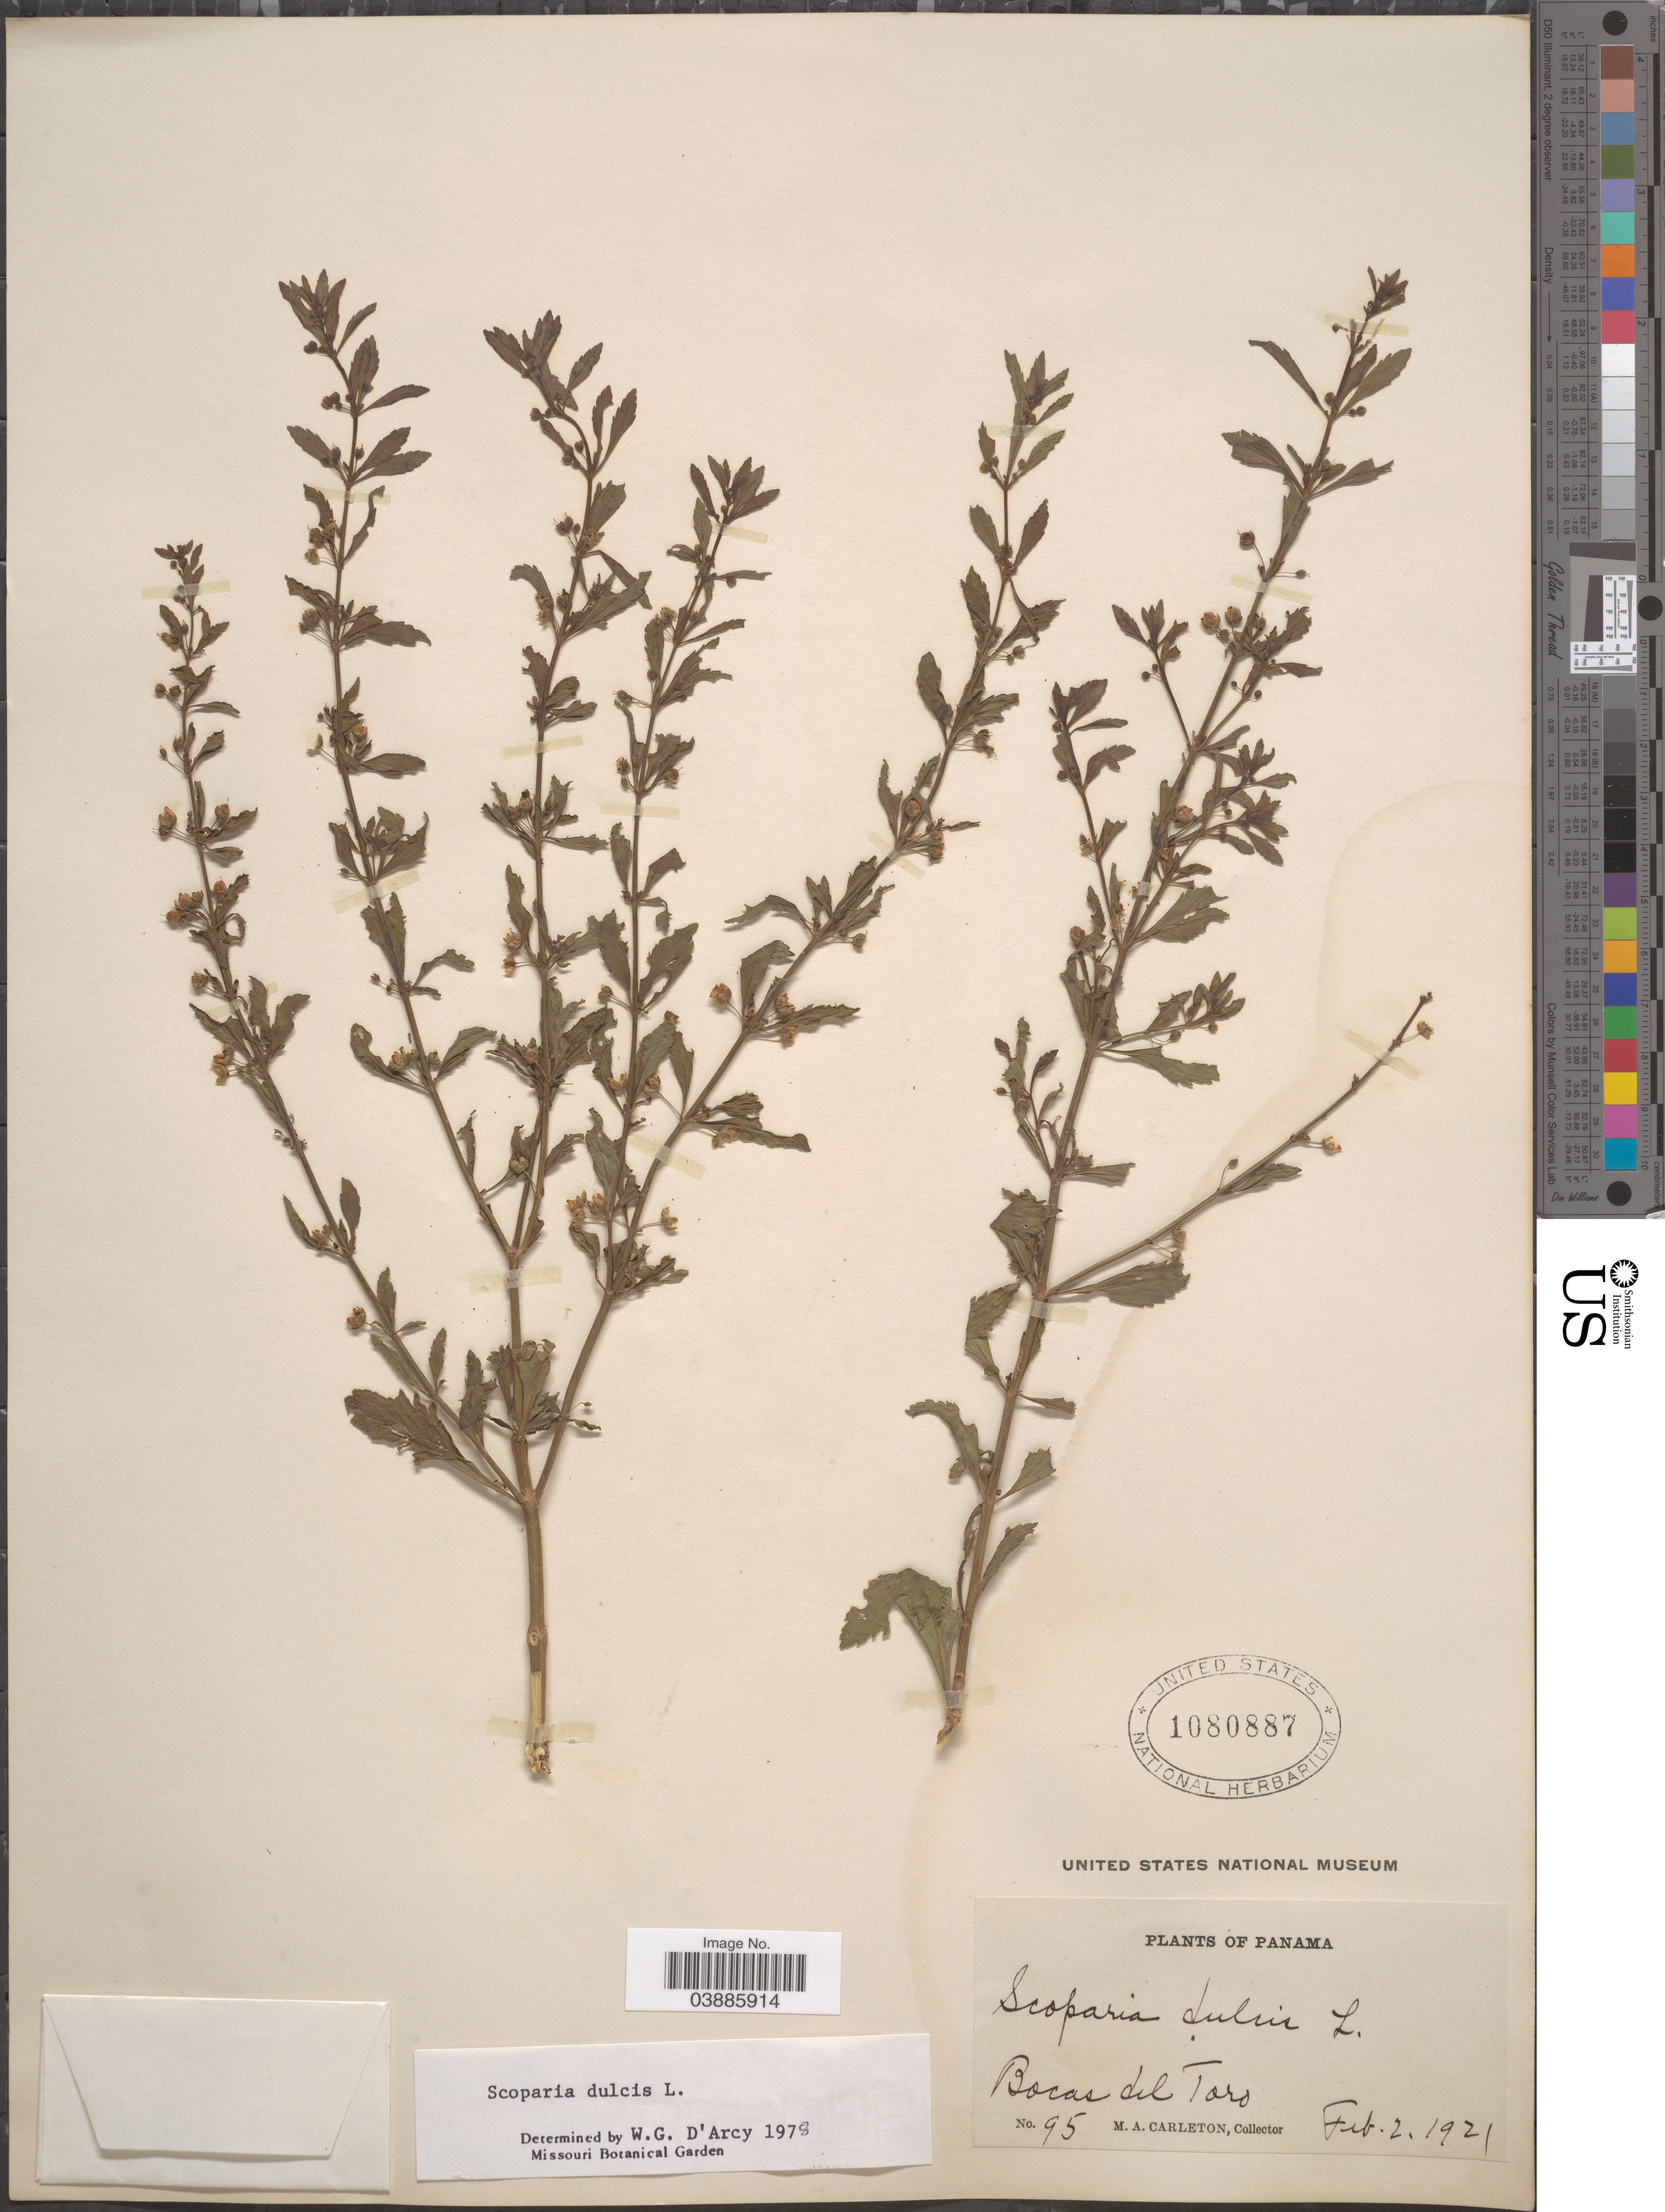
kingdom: Plantae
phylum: Tracheophyta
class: Magnoliopsida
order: Lamiales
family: Plantaginaceae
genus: Scoparia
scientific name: Scoparia dulcis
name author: L.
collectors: M. A. Carleton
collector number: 95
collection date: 1921-02-02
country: Panama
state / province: Bocas del Toro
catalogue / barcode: US 1080887